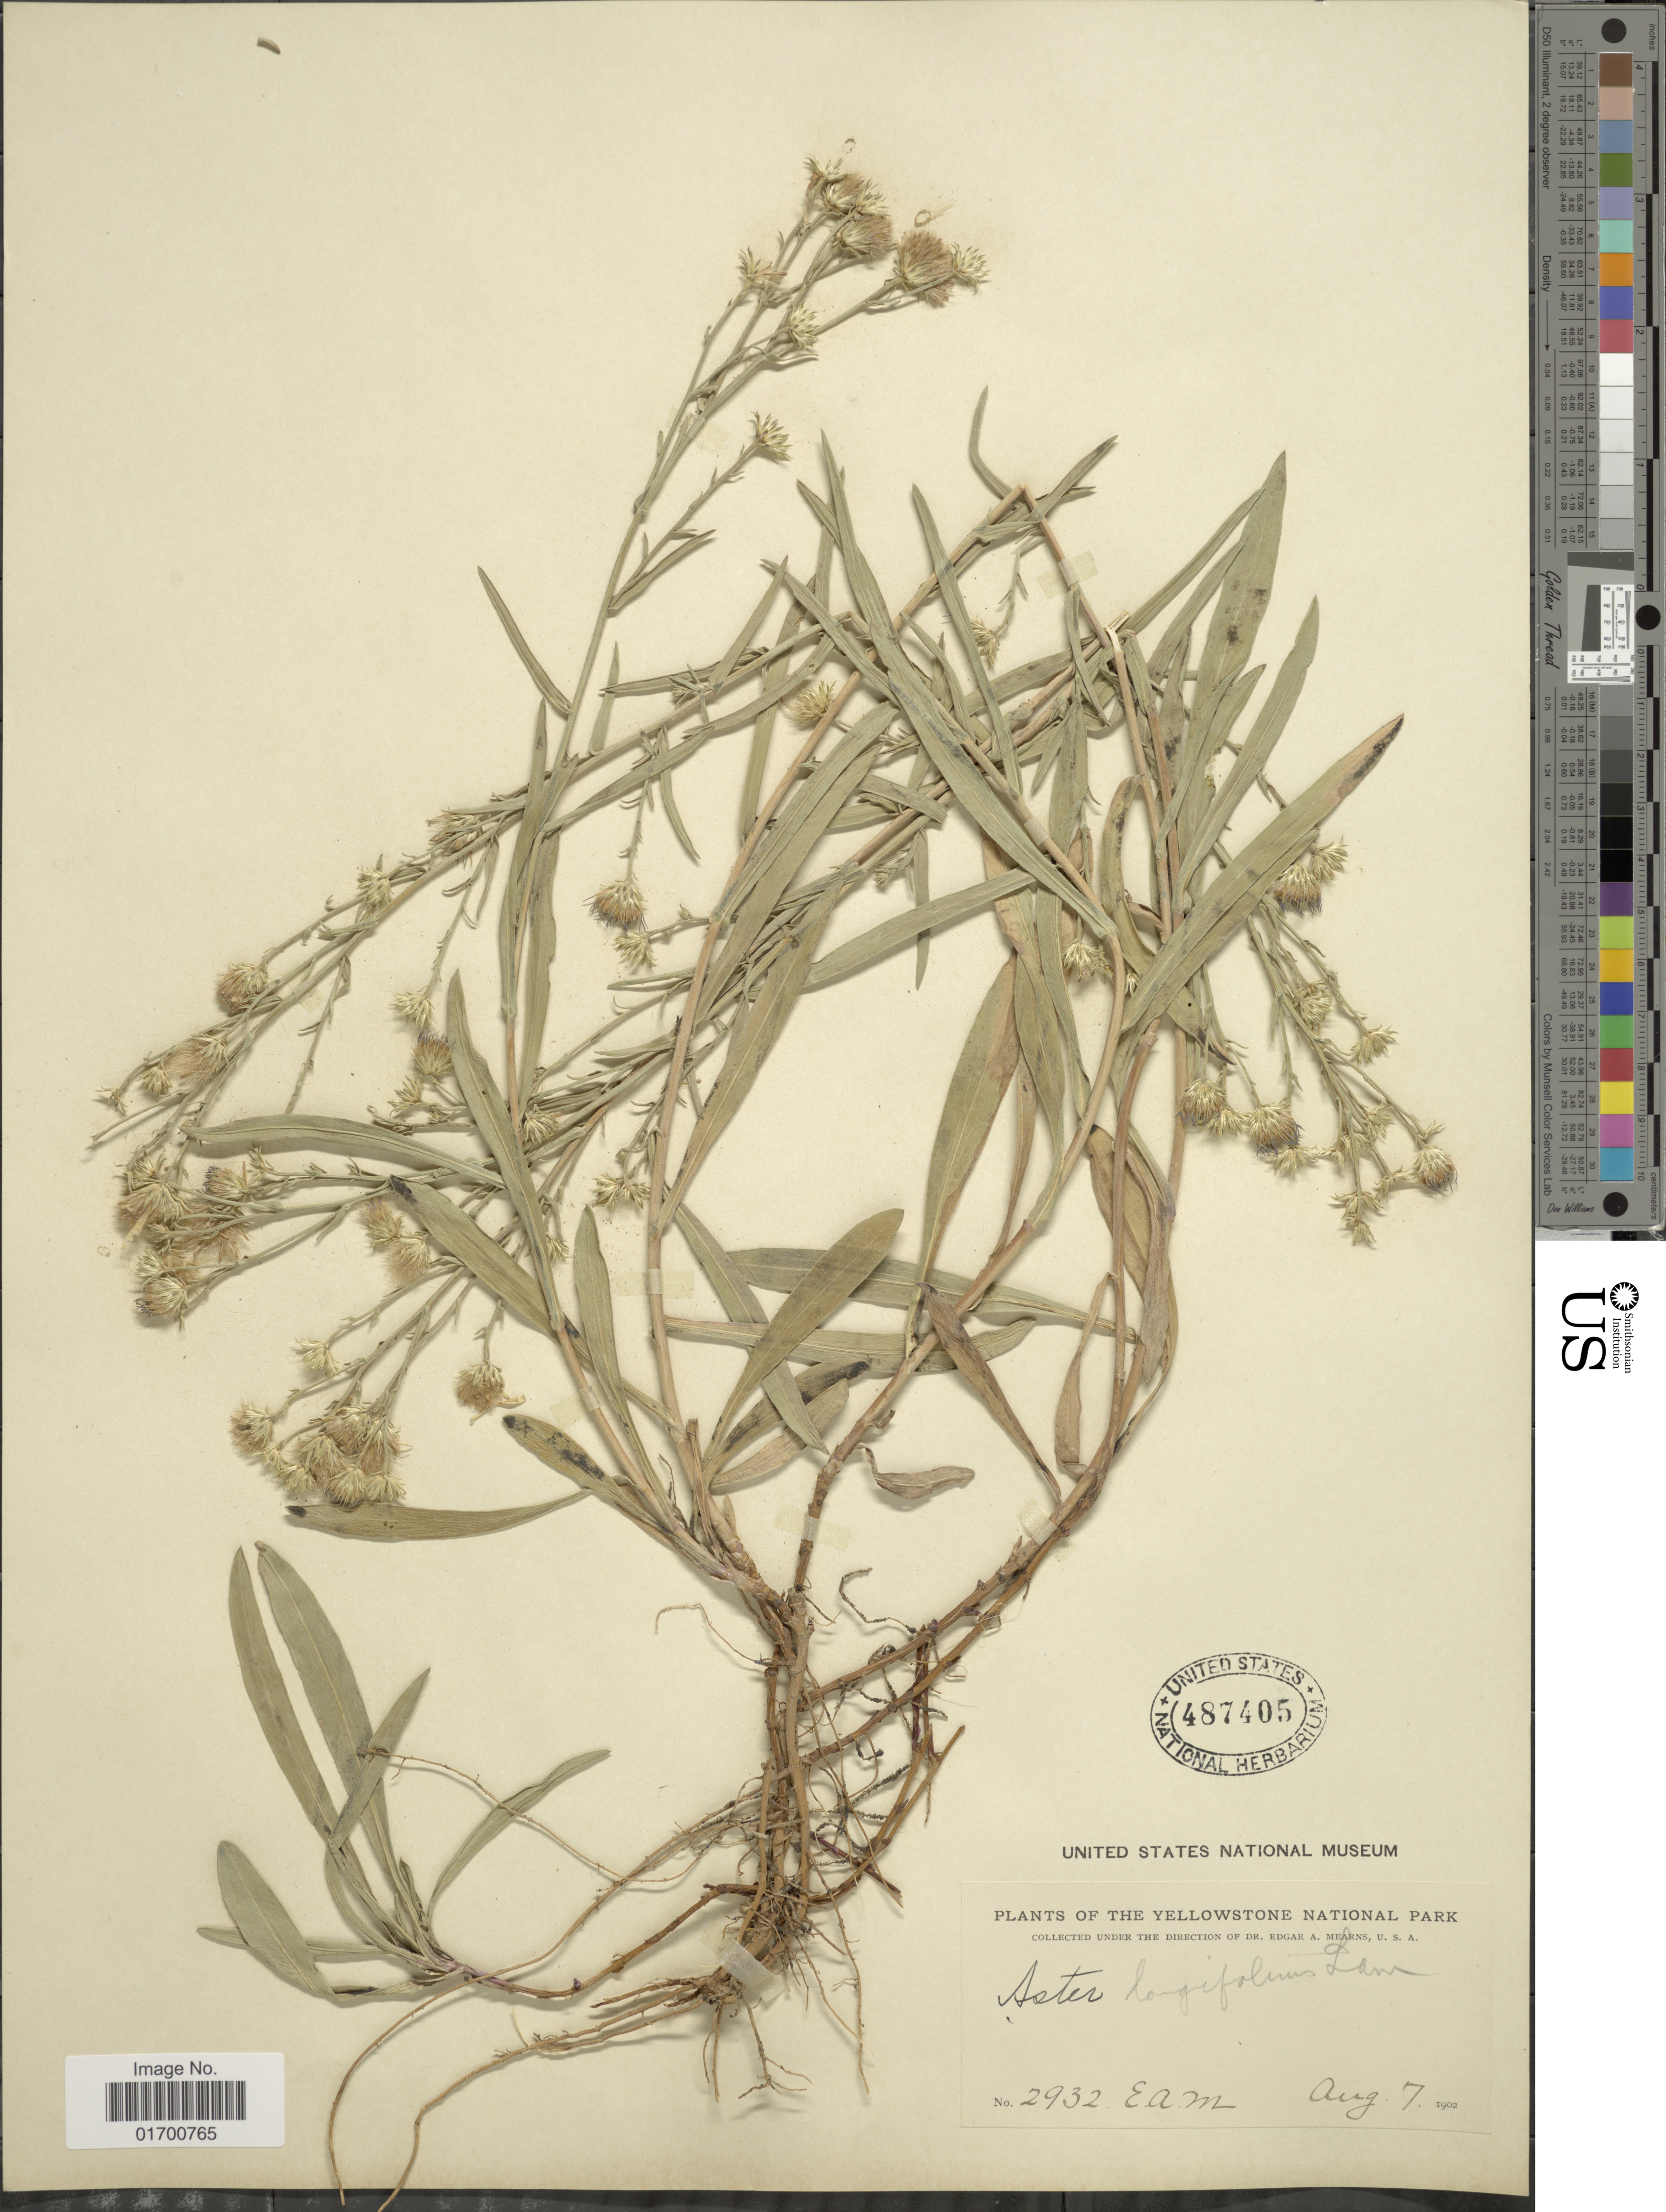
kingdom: Plantae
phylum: Tracheophyta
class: Magnoliopsida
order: Asterales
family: Asteraceae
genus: Symphyotrichum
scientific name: Symphyotrichum longifolium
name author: (Lam.) G.L. Nesom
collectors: E. A. Mearns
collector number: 2932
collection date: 1902-08-07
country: United States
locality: The Yellowstone National Park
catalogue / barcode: US 487405